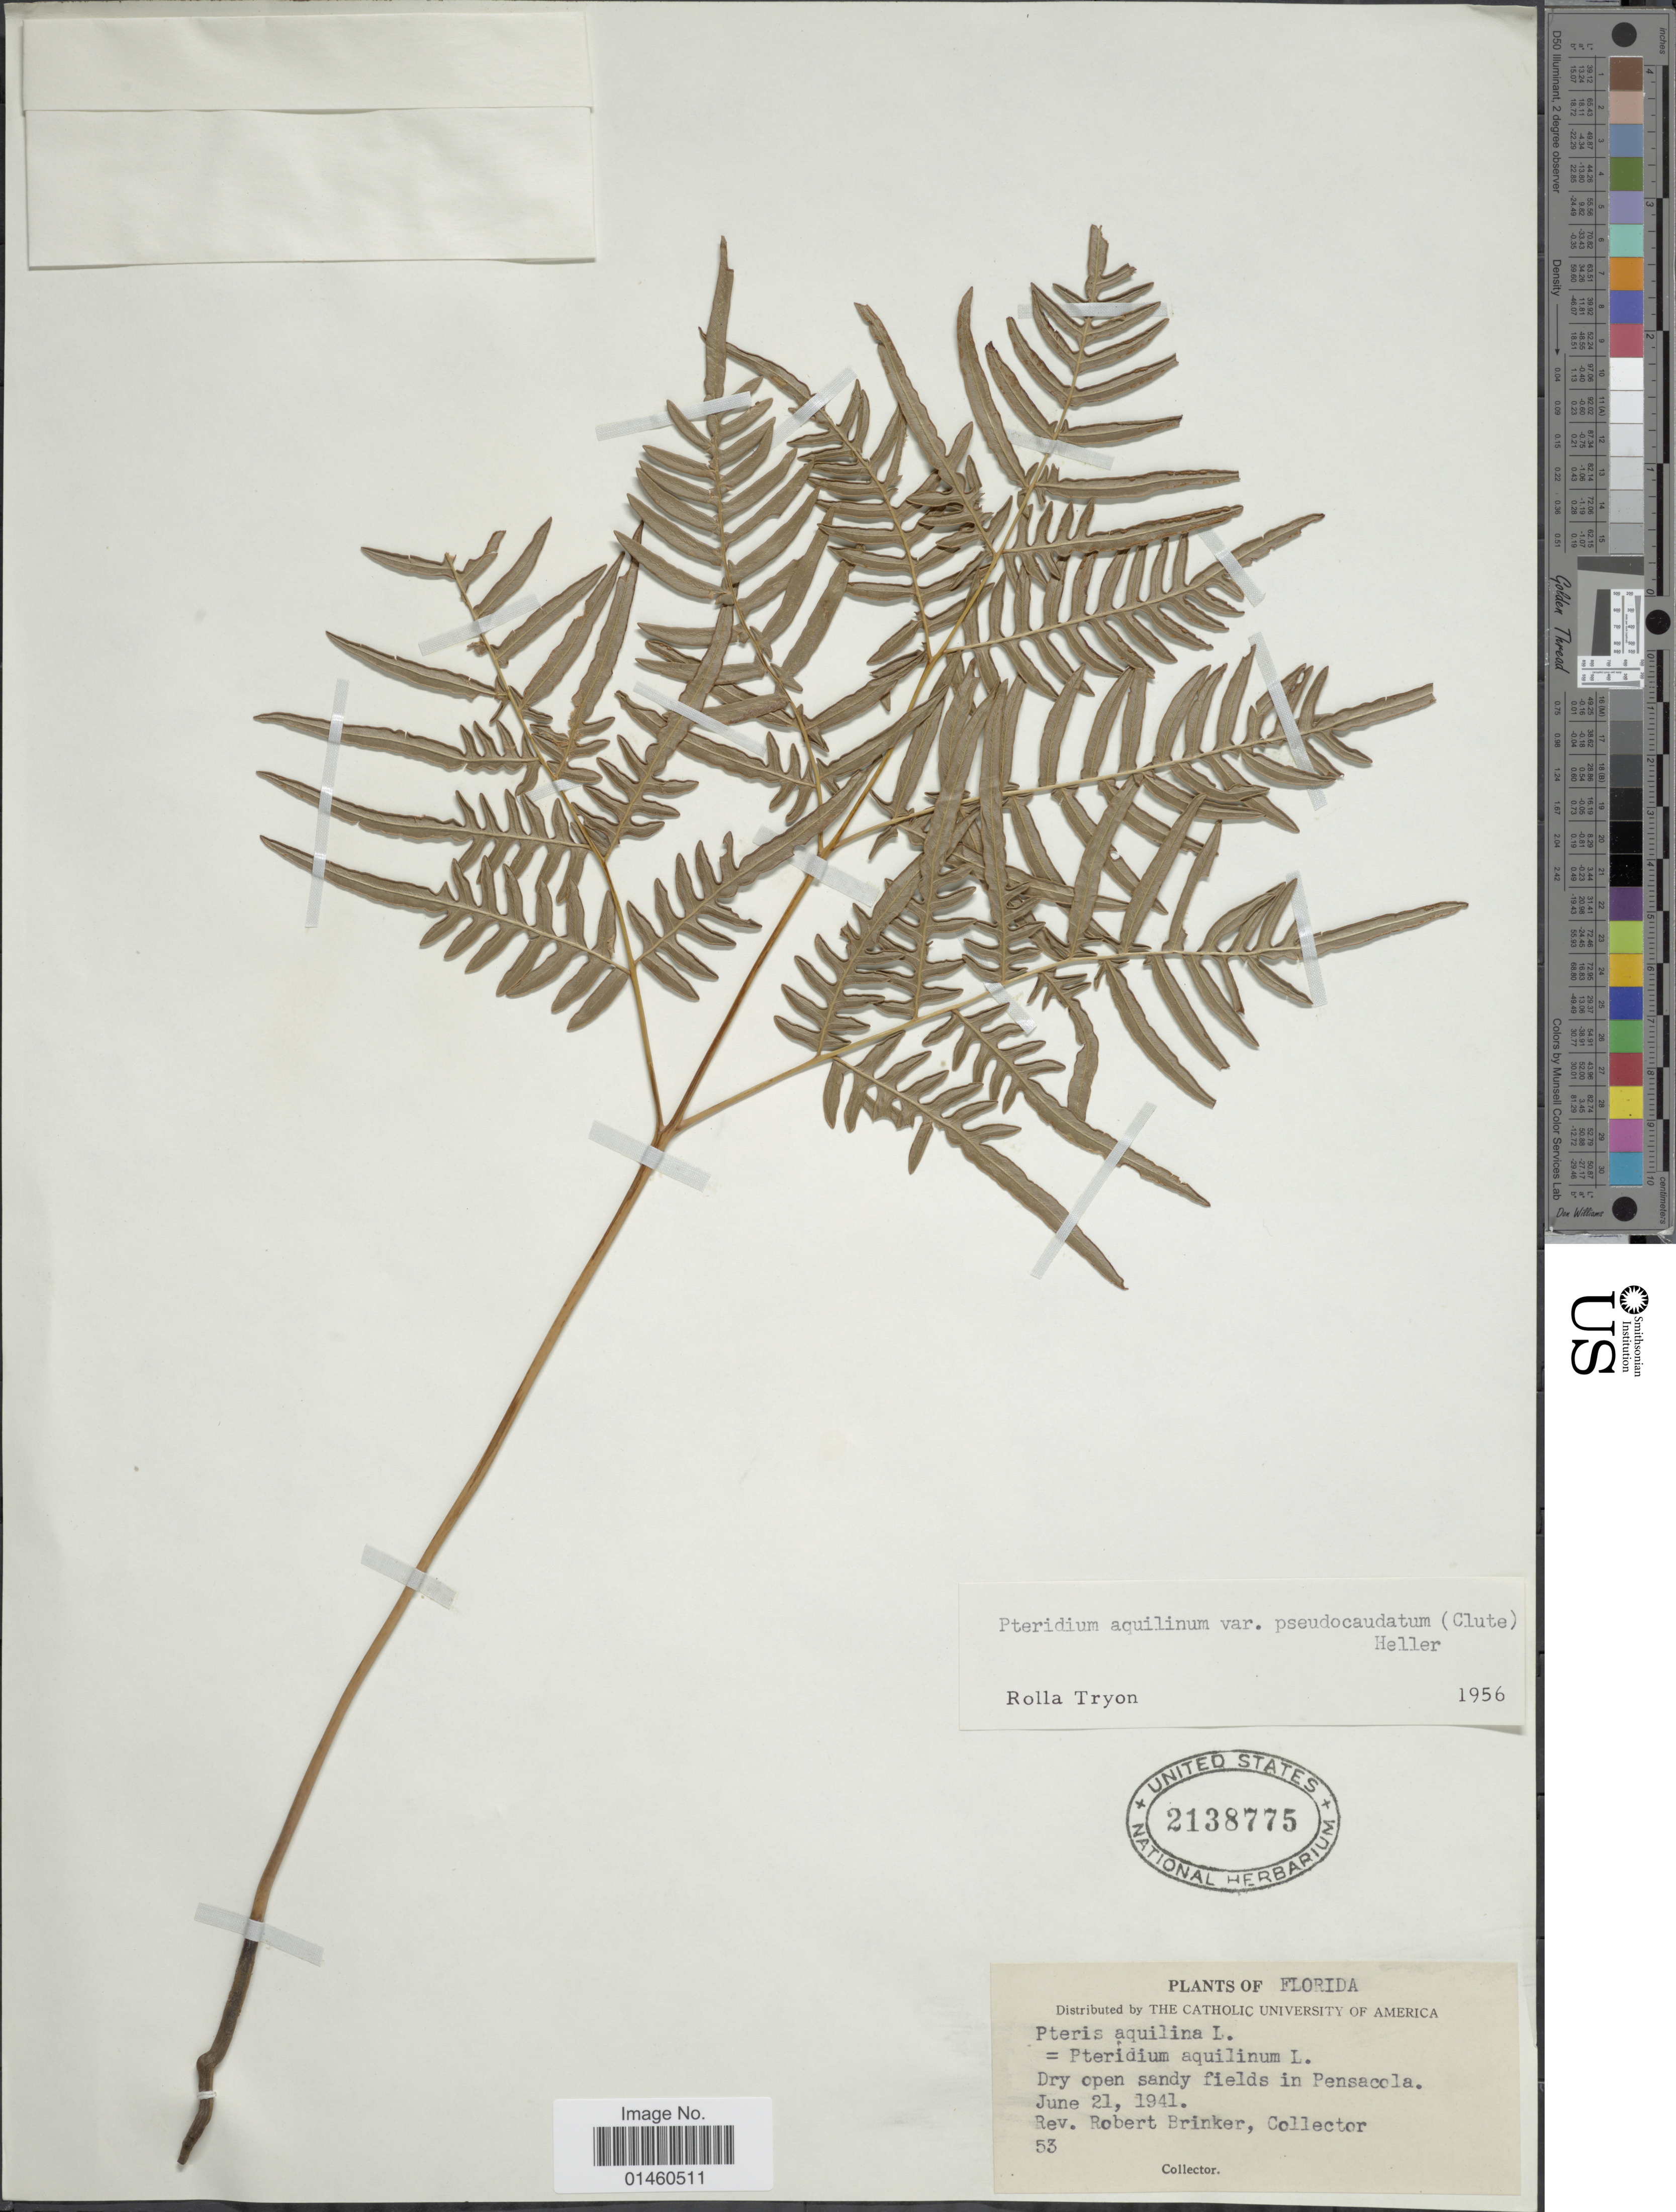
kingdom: Plantae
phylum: Tracheophyta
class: Polypodiopsida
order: Polypodiales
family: Dennstaedtiaceae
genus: Pteridium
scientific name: Pteridium aquilinum var. pseudocaudatum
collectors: R. Brinker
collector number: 53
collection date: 1941-06-21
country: United States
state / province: Florida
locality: Dry open sandy fields in Pensacola.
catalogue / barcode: US 2138775